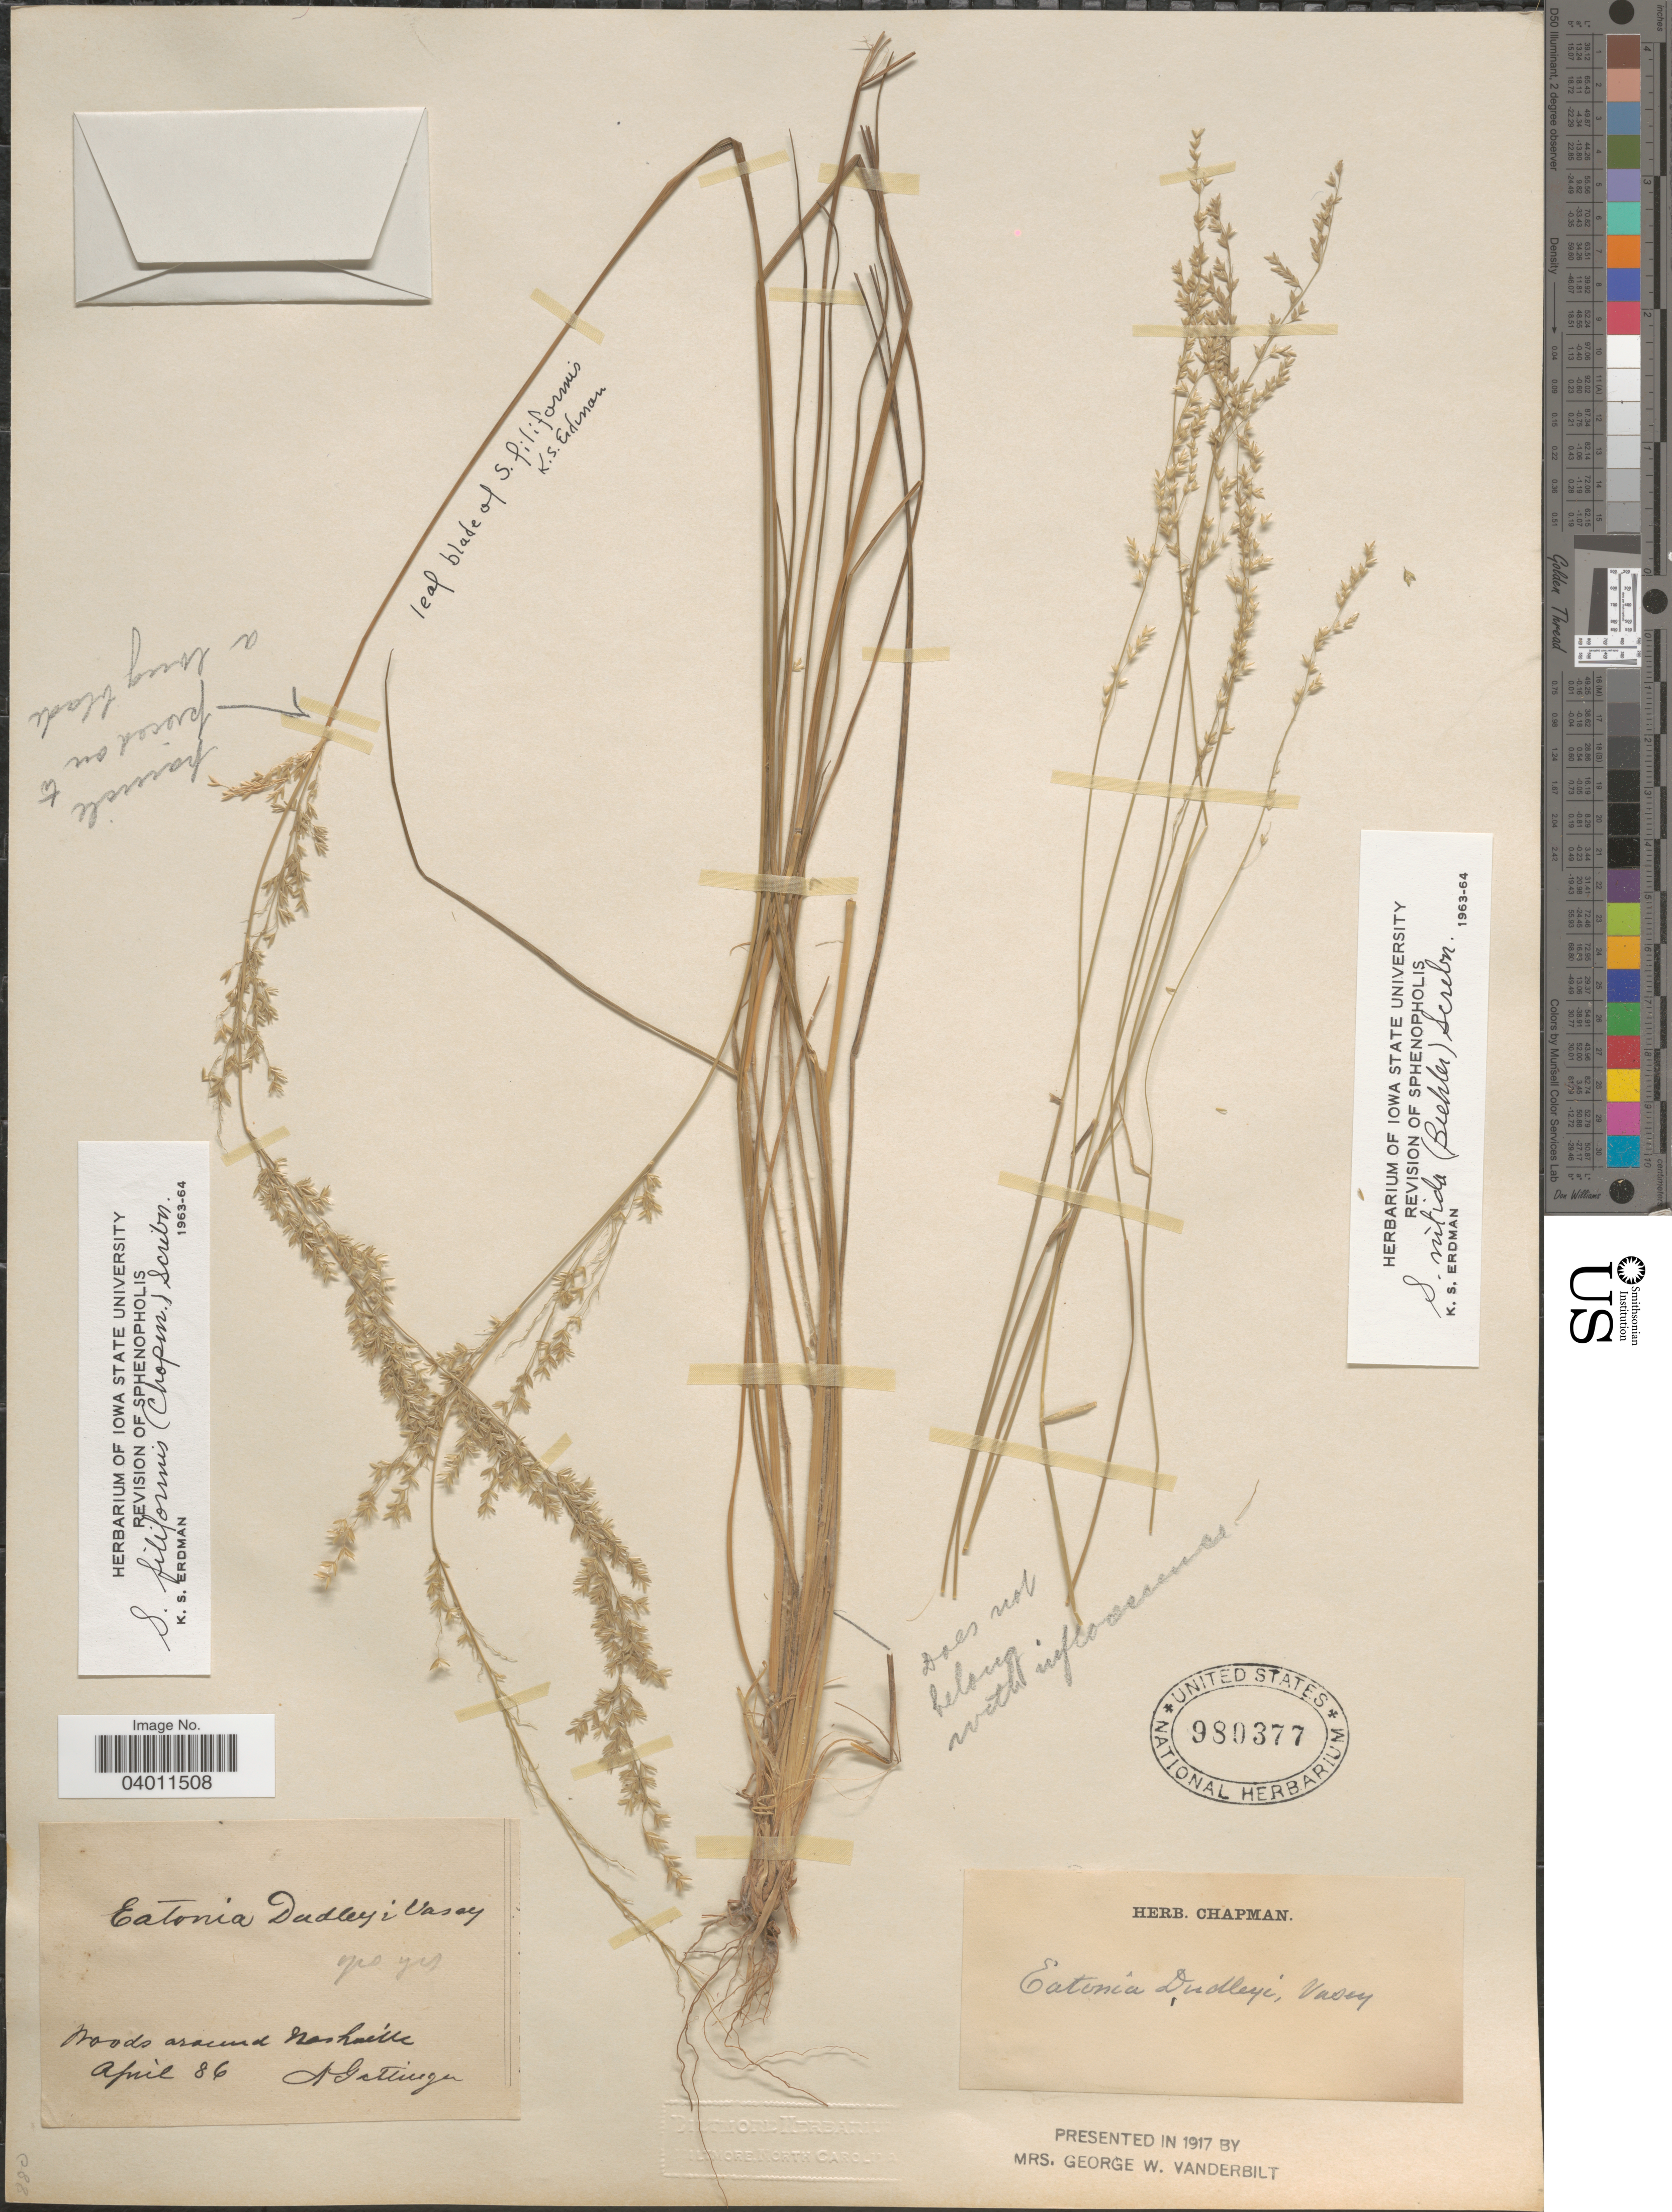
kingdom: Plantae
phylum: Tracheophyta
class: Liliopsida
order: Poales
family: Poaceae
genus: Sphenopholis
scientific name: Sphenopholis nitida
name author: (Biehler) Scribn.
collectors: A. Gattinger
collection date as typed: Transcribed d/m/y: /4/86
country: United States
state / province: Tennessee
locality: Woods around Nashville.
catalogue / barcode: US 980377